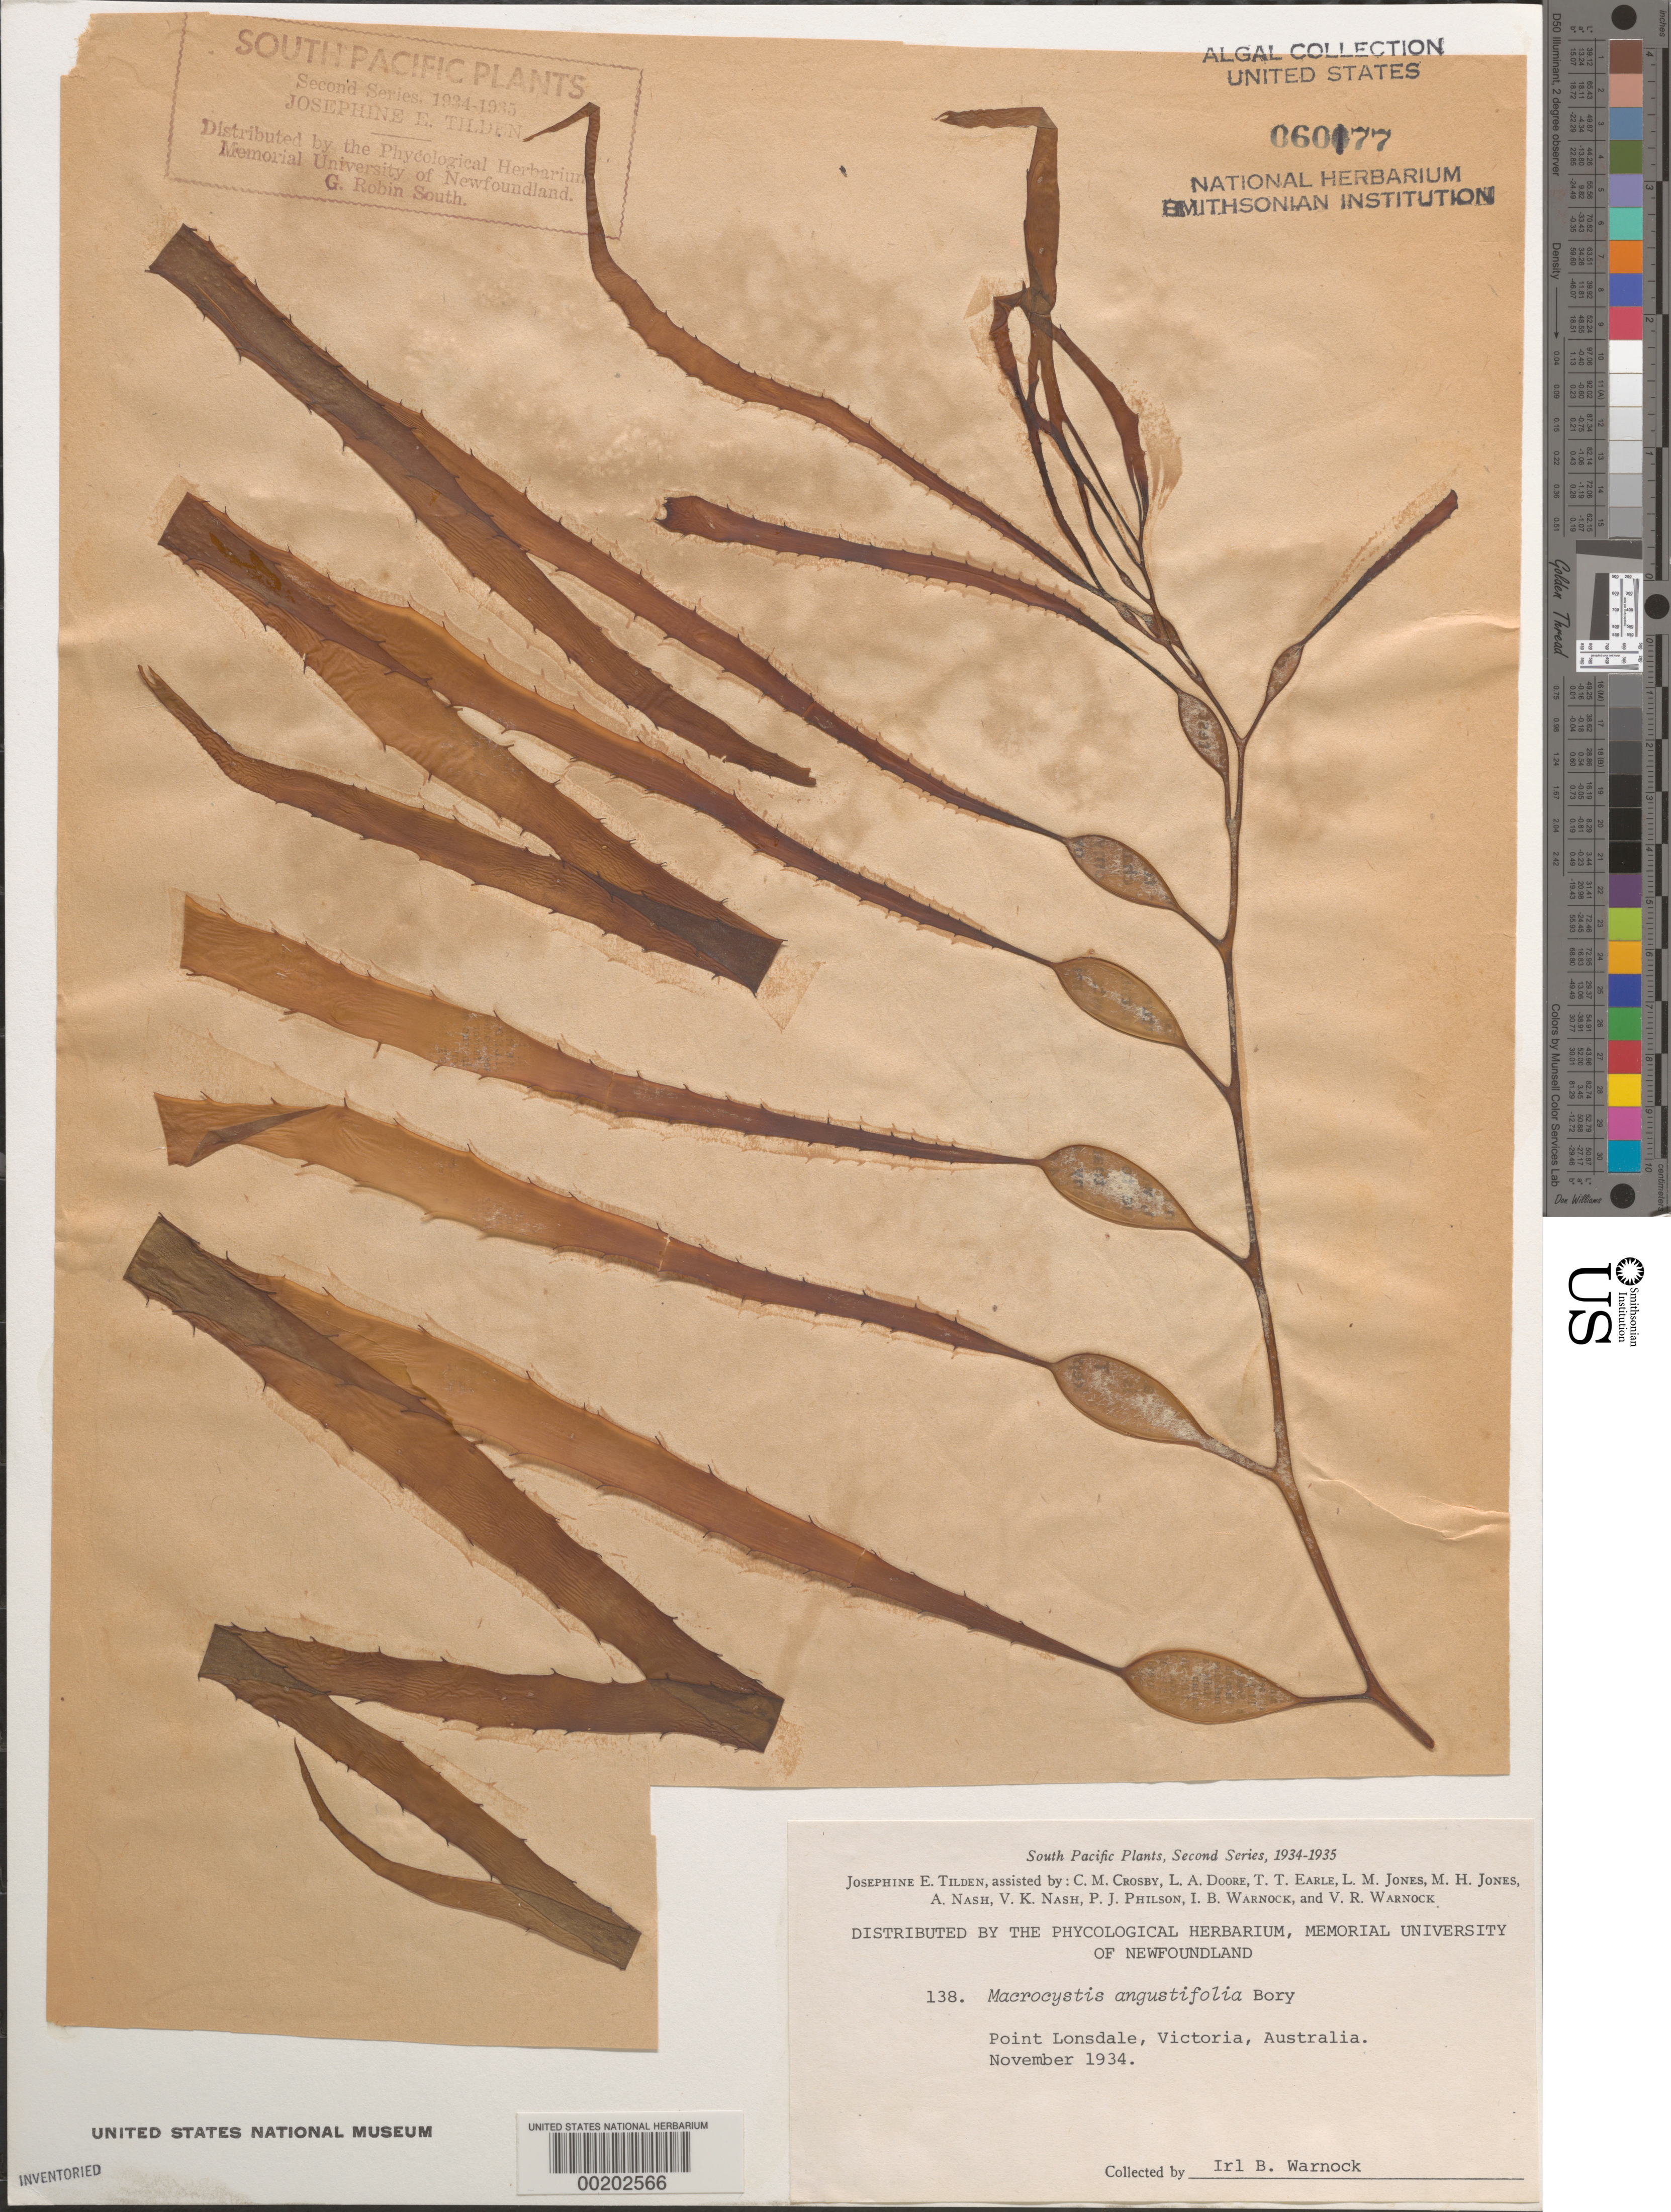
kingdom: Chromista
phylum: Ochrophyta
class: Phaeophyceae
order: Laminariales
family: Laminariaceae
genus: Macrocystis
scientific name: Macrocystis pyrifera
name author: (L.) C. Agardh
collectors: I. Warnock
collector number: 138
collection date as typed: Nov 1934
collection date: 1934-11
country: Australia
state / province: Victoria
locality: Point lonsdale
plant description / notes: Tilden, South Pacific Plants, Second Series, 1934-1935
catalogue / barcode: US 60177